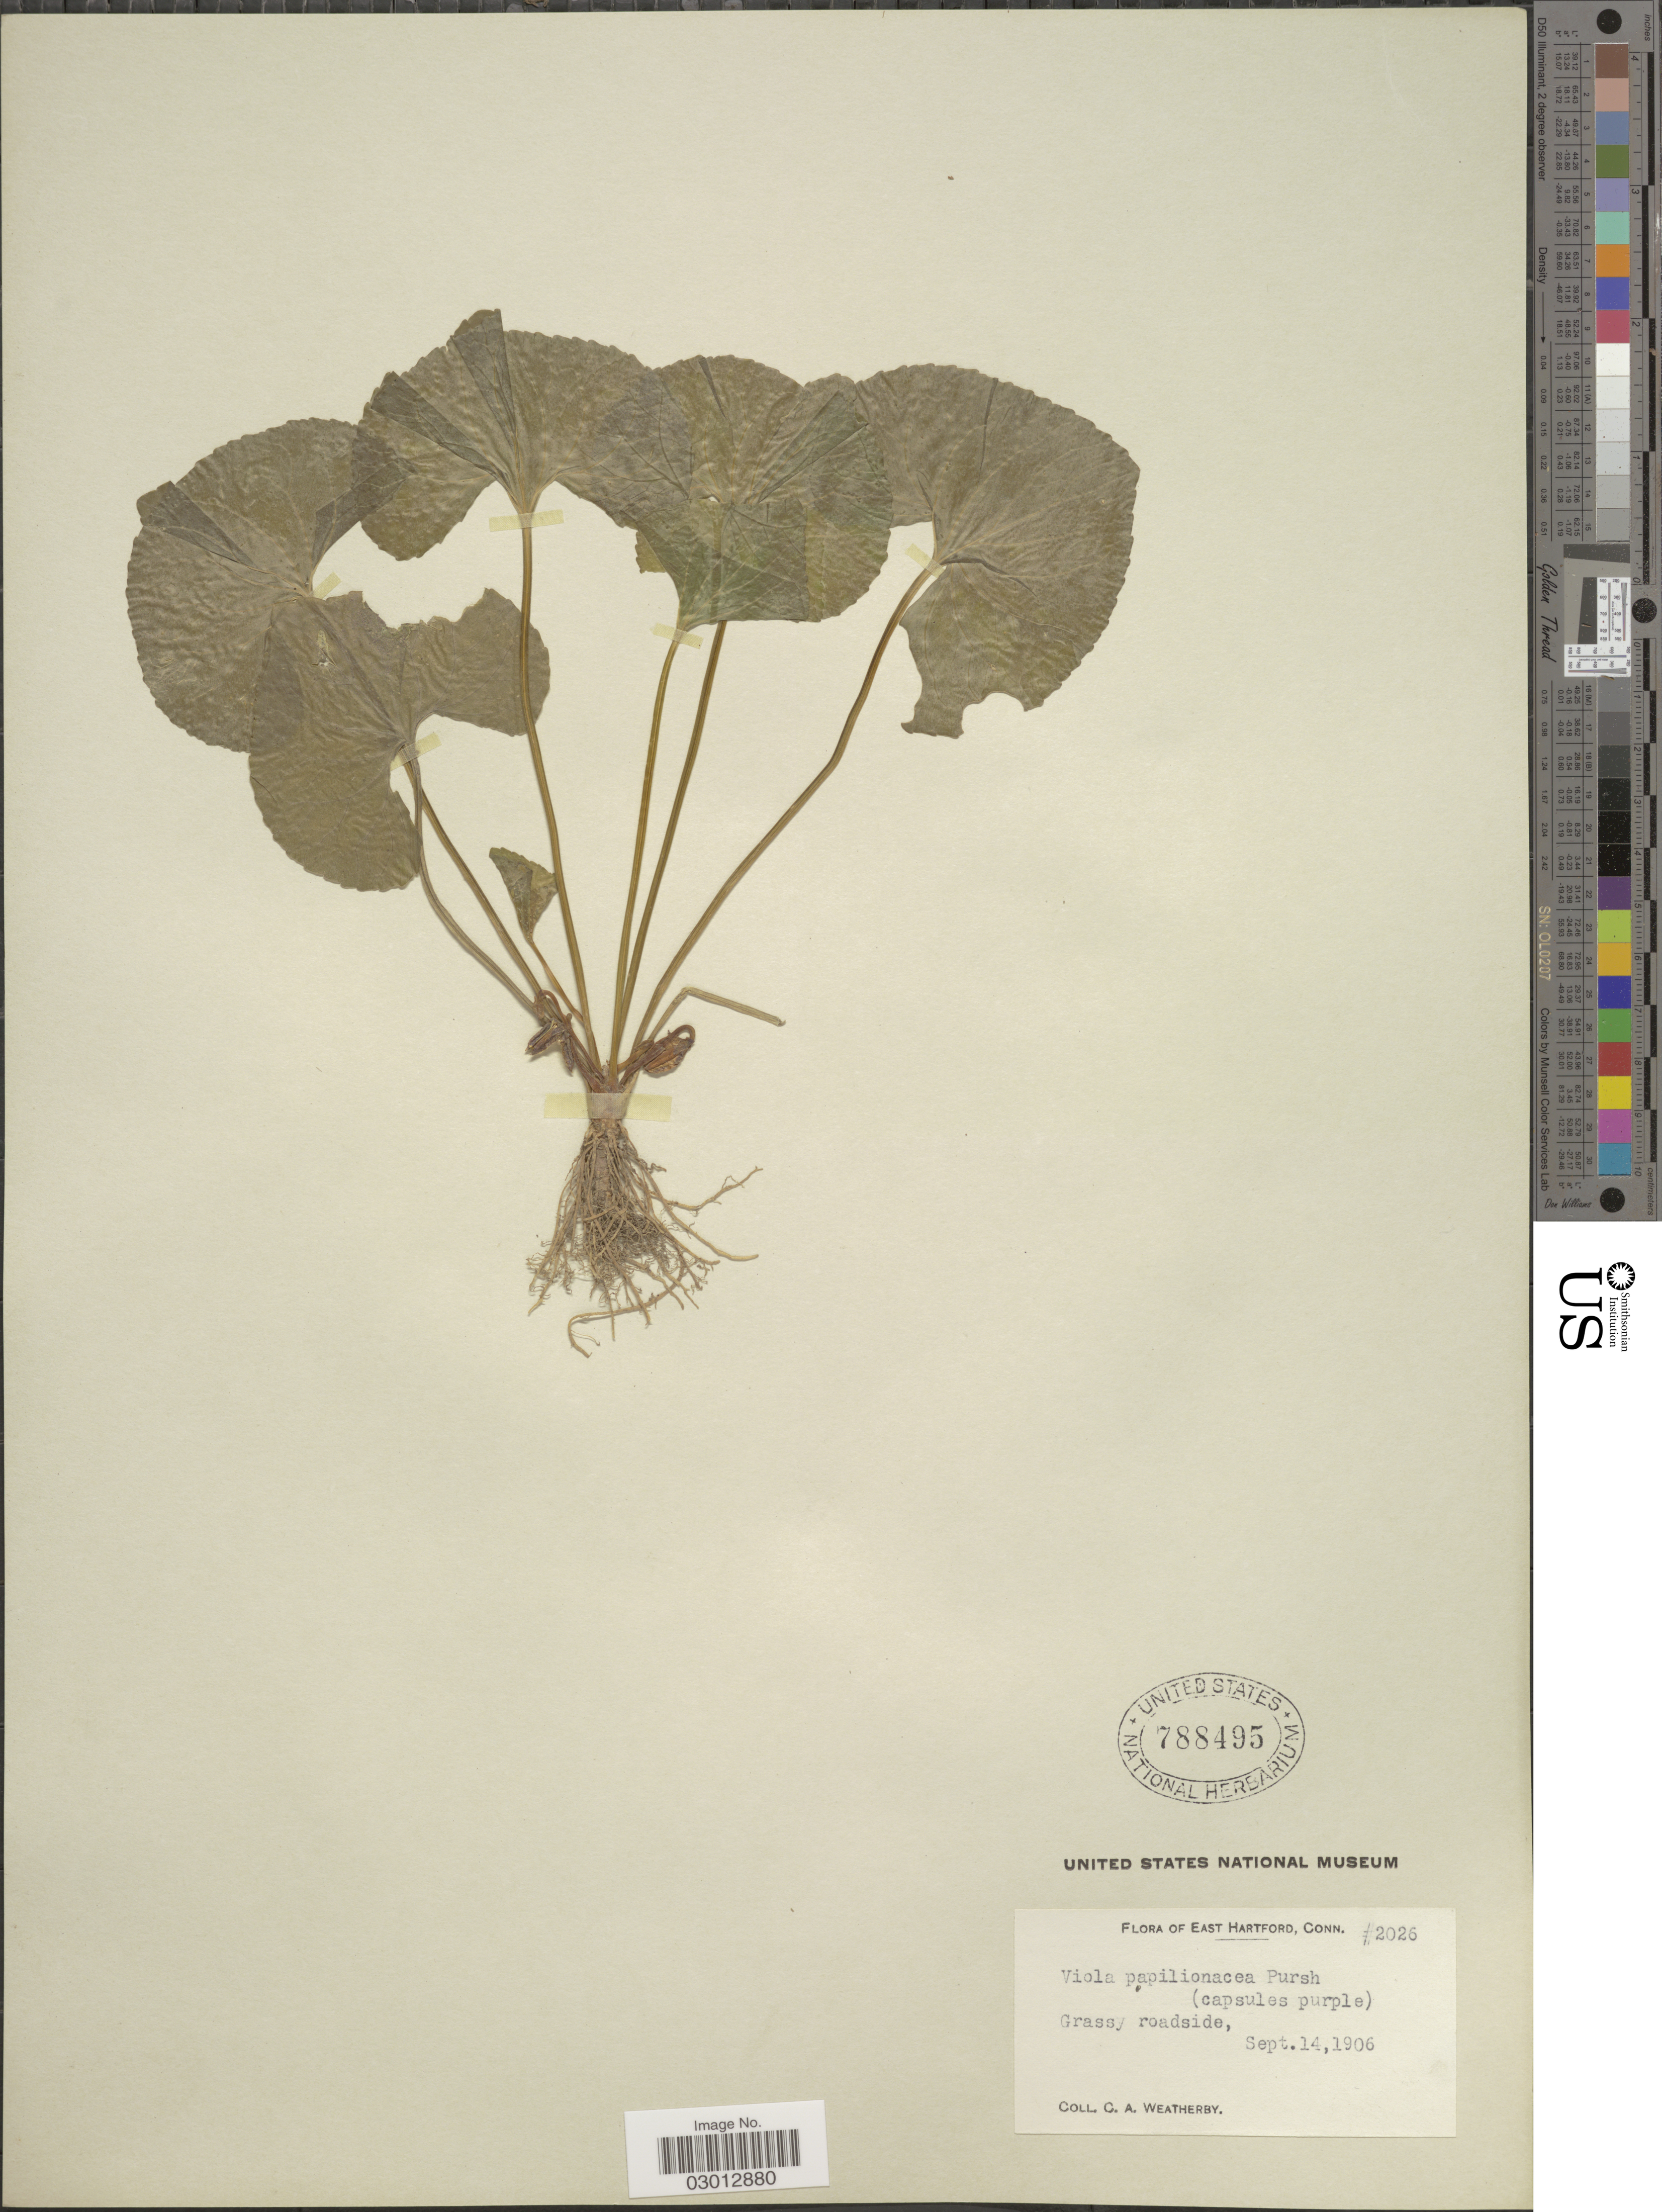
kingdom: Plantae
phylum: Tracheophyta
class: Magnoliopsida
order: Malpighiales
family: Violaceae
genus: Viola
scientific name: Viola papilionacea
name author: Pursh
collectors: C. A. Weatherby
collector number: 2026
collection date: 1906-09-14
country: United States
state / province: Connecticut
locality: East Hartford.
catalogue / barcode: US 788495